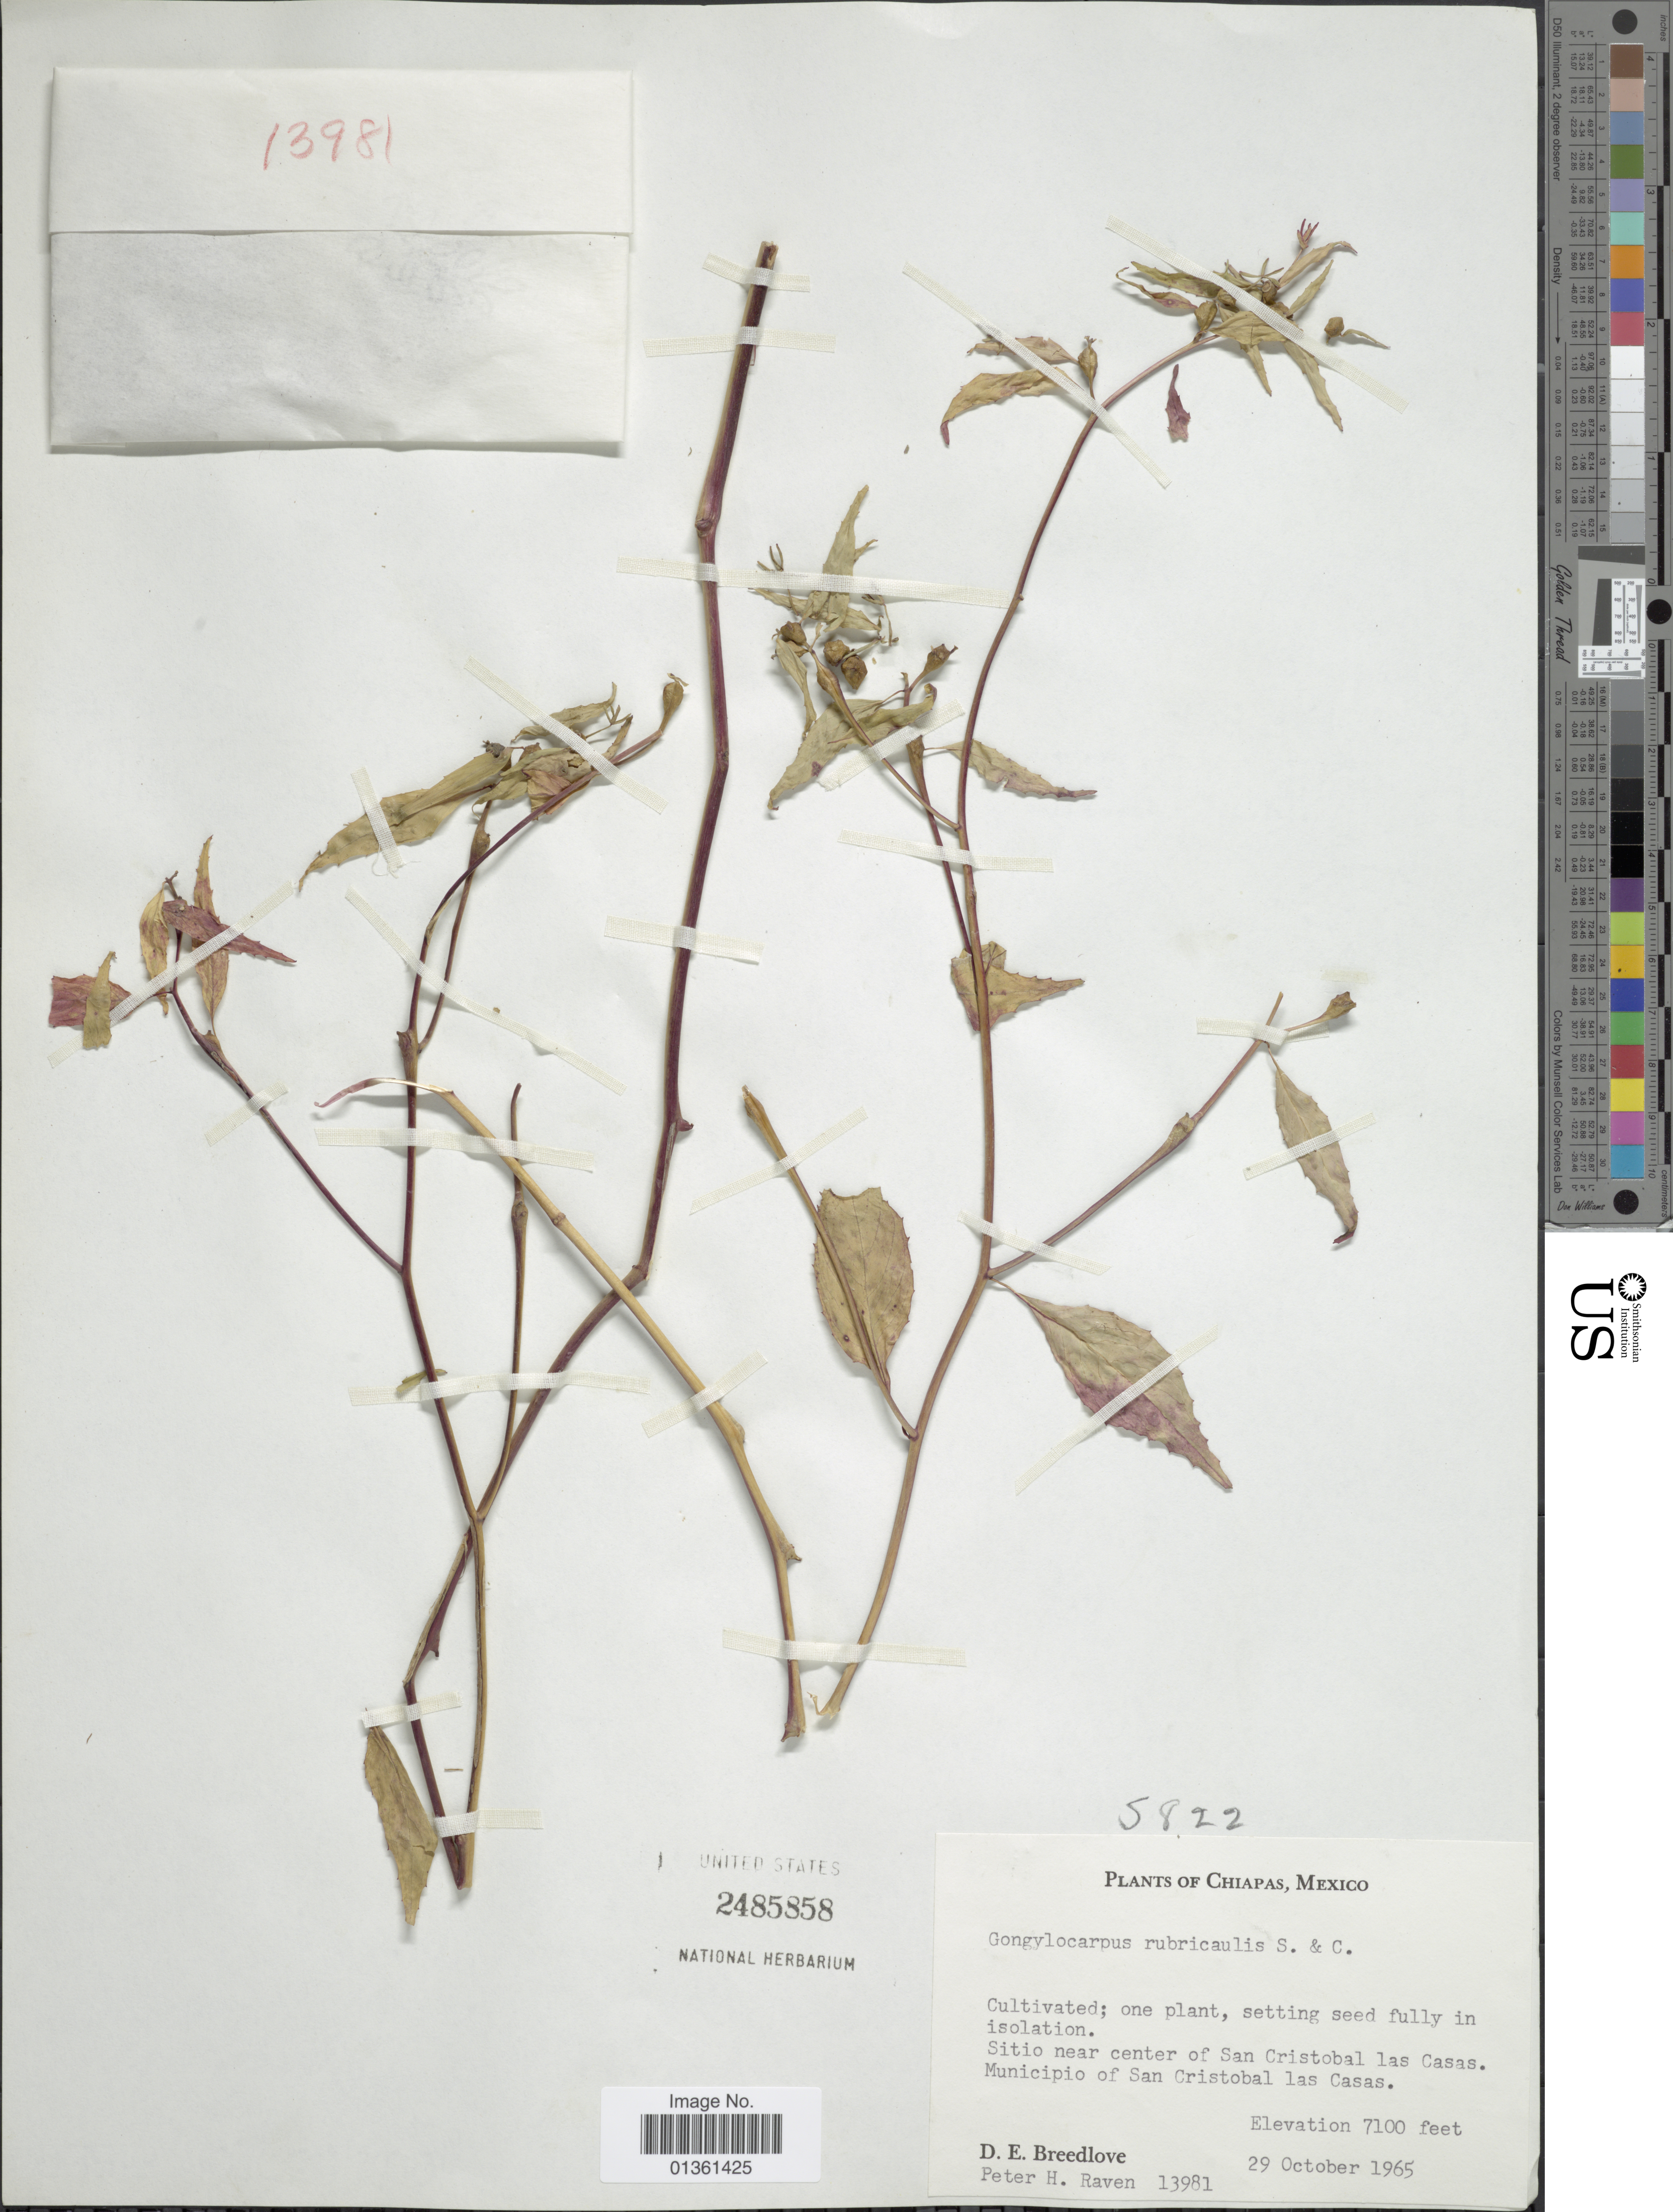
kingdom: Plantae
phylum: Tracheophyta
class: Magnoliopsida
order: Myrtales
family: Onagraceae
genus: Gongylocarpus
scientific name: Gongylocarpus rubricaulis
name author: Schltdl. & Cham.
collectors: D. E. Breedlove & P. Raven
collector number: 13981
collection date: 1965-10-29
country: Mexico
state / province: Chiapas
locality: Sitio near venter of San Cristobal las Casas. Municipio of San Cristobal las Casas.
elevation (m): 2164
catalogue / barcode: US 2485858